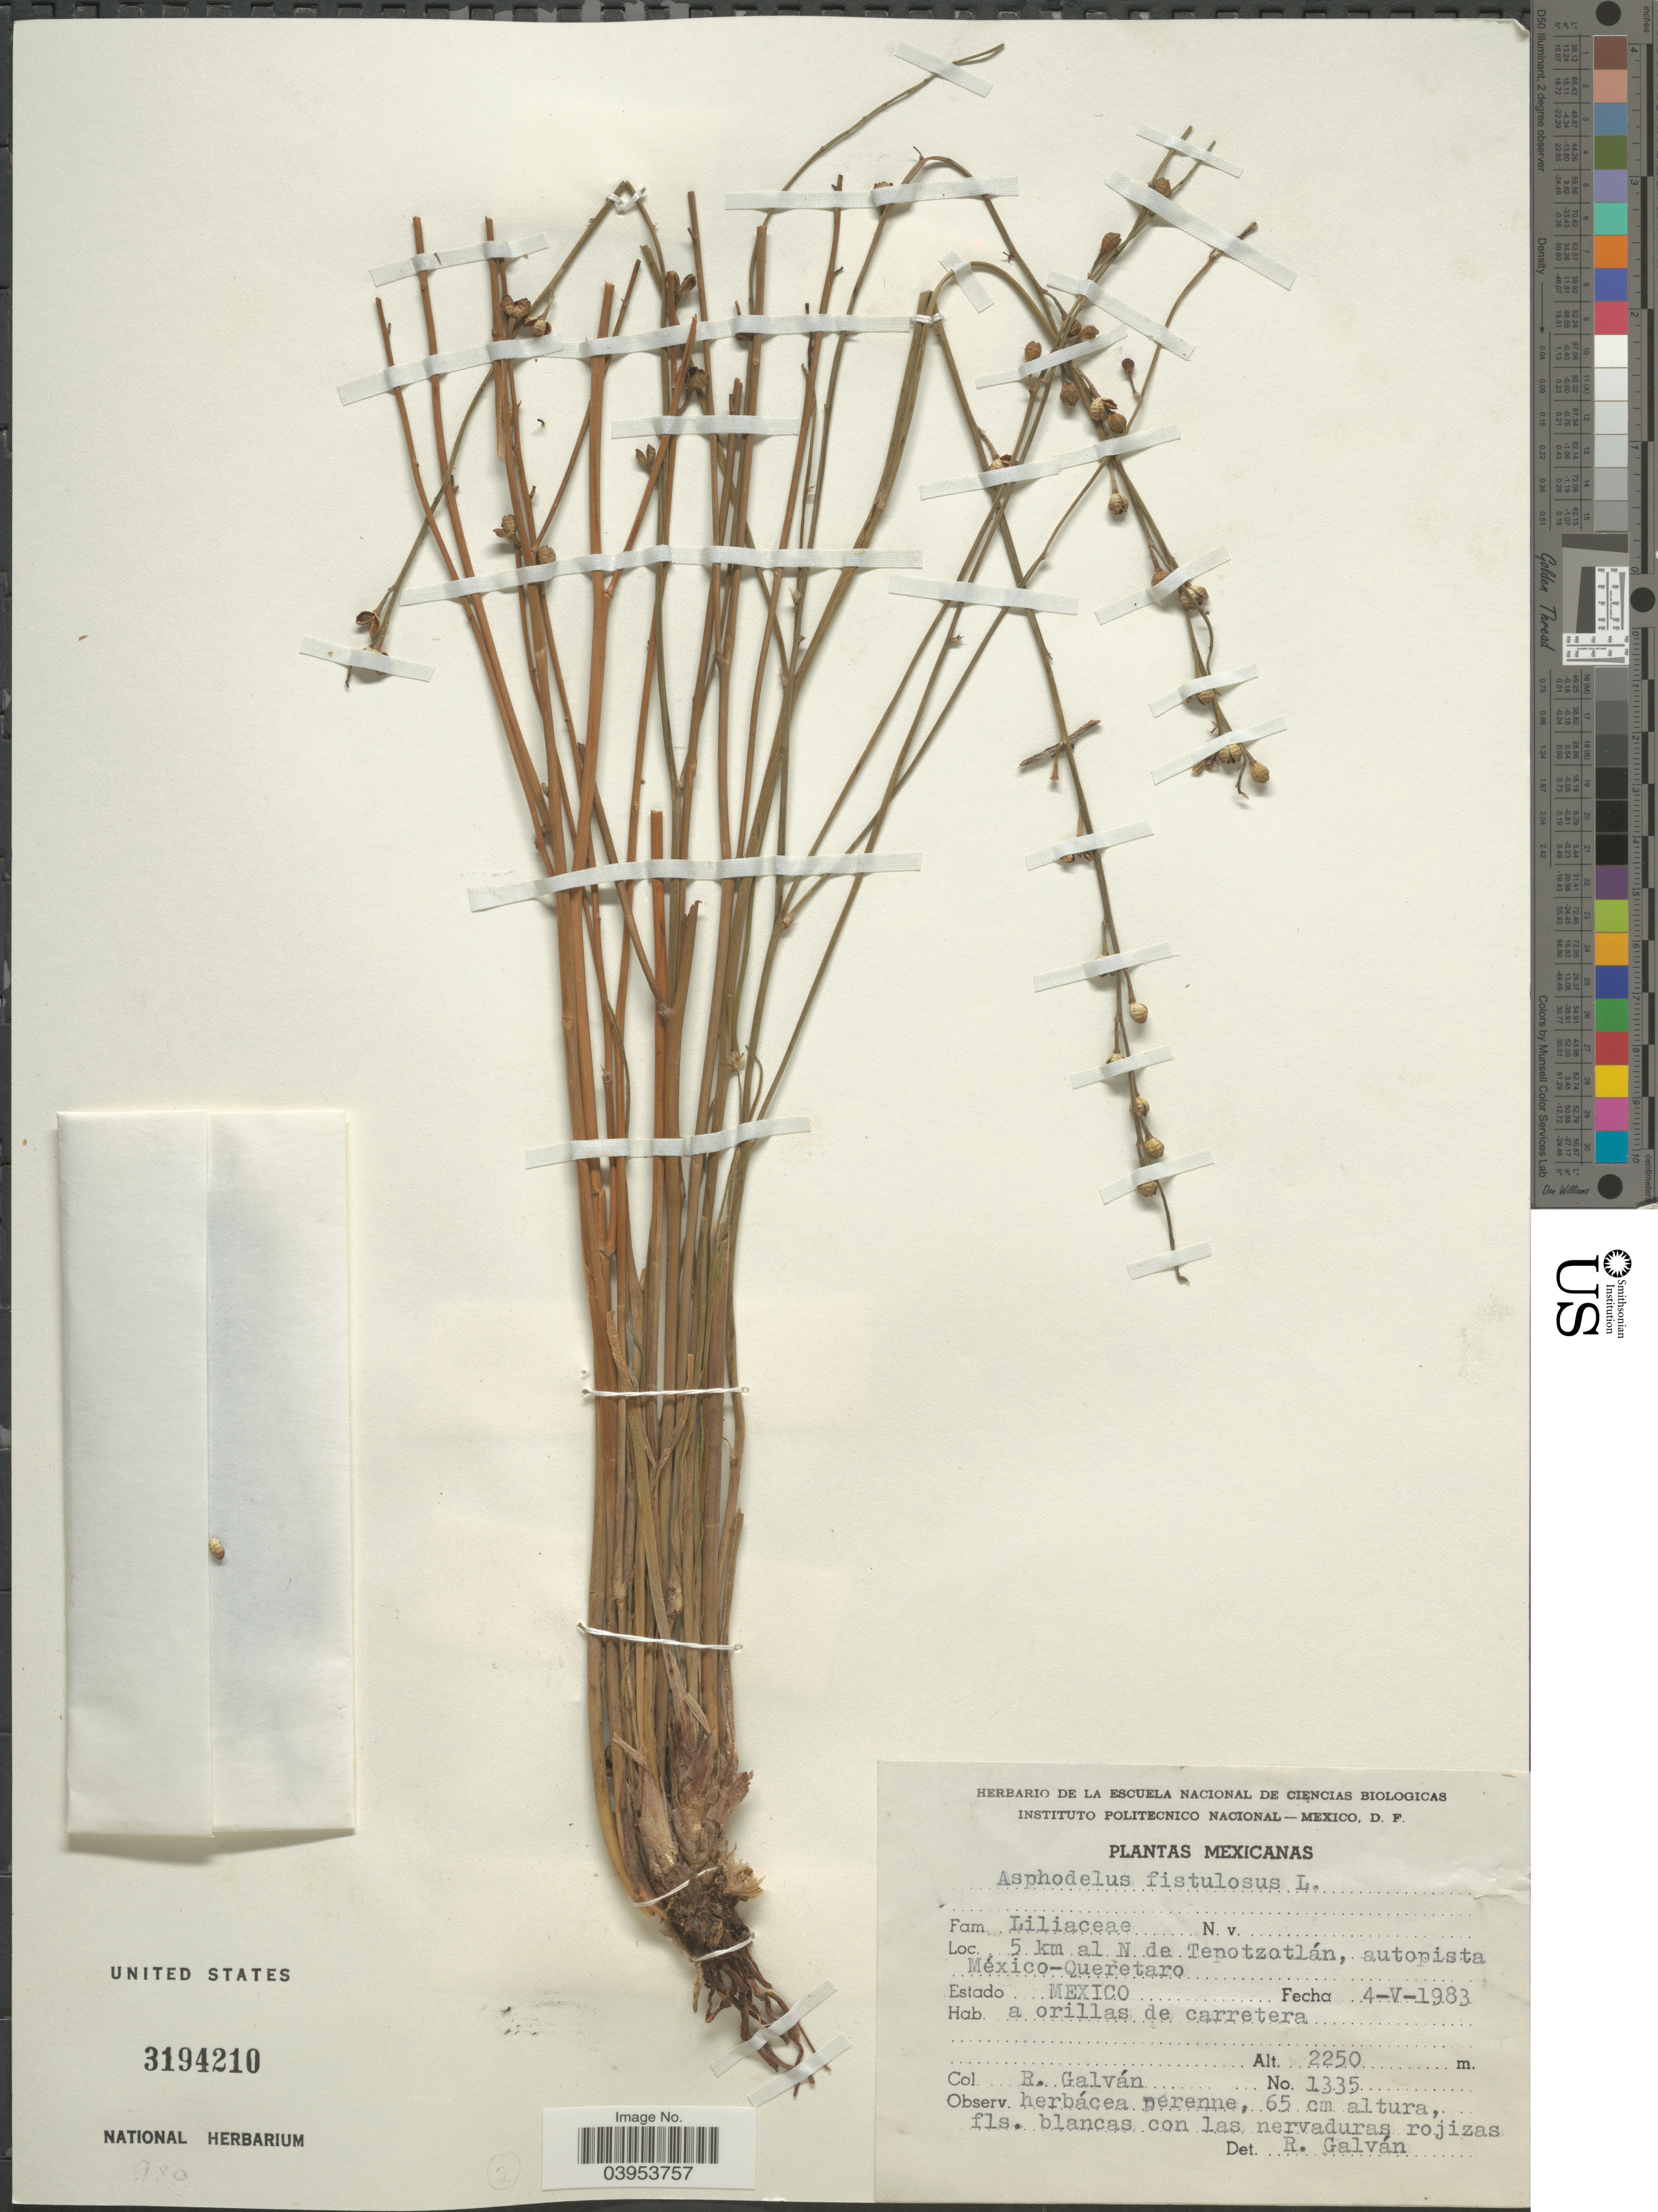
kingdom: Plantae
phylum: Tracheophyta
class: Liliopsida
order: Asparagales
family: Asphodelaceae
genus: Asphodelus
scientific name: Asphodelus fistulosus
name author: L.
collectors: R. Galván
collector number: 1335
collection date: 1983-05-04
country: Mexico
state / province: Querétaro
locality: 5 km al N de Tepotzotlán, autopista México.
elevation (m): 2250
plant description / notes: Leaf tissue sampled for DNA sequencing.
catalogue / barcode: US 3194210